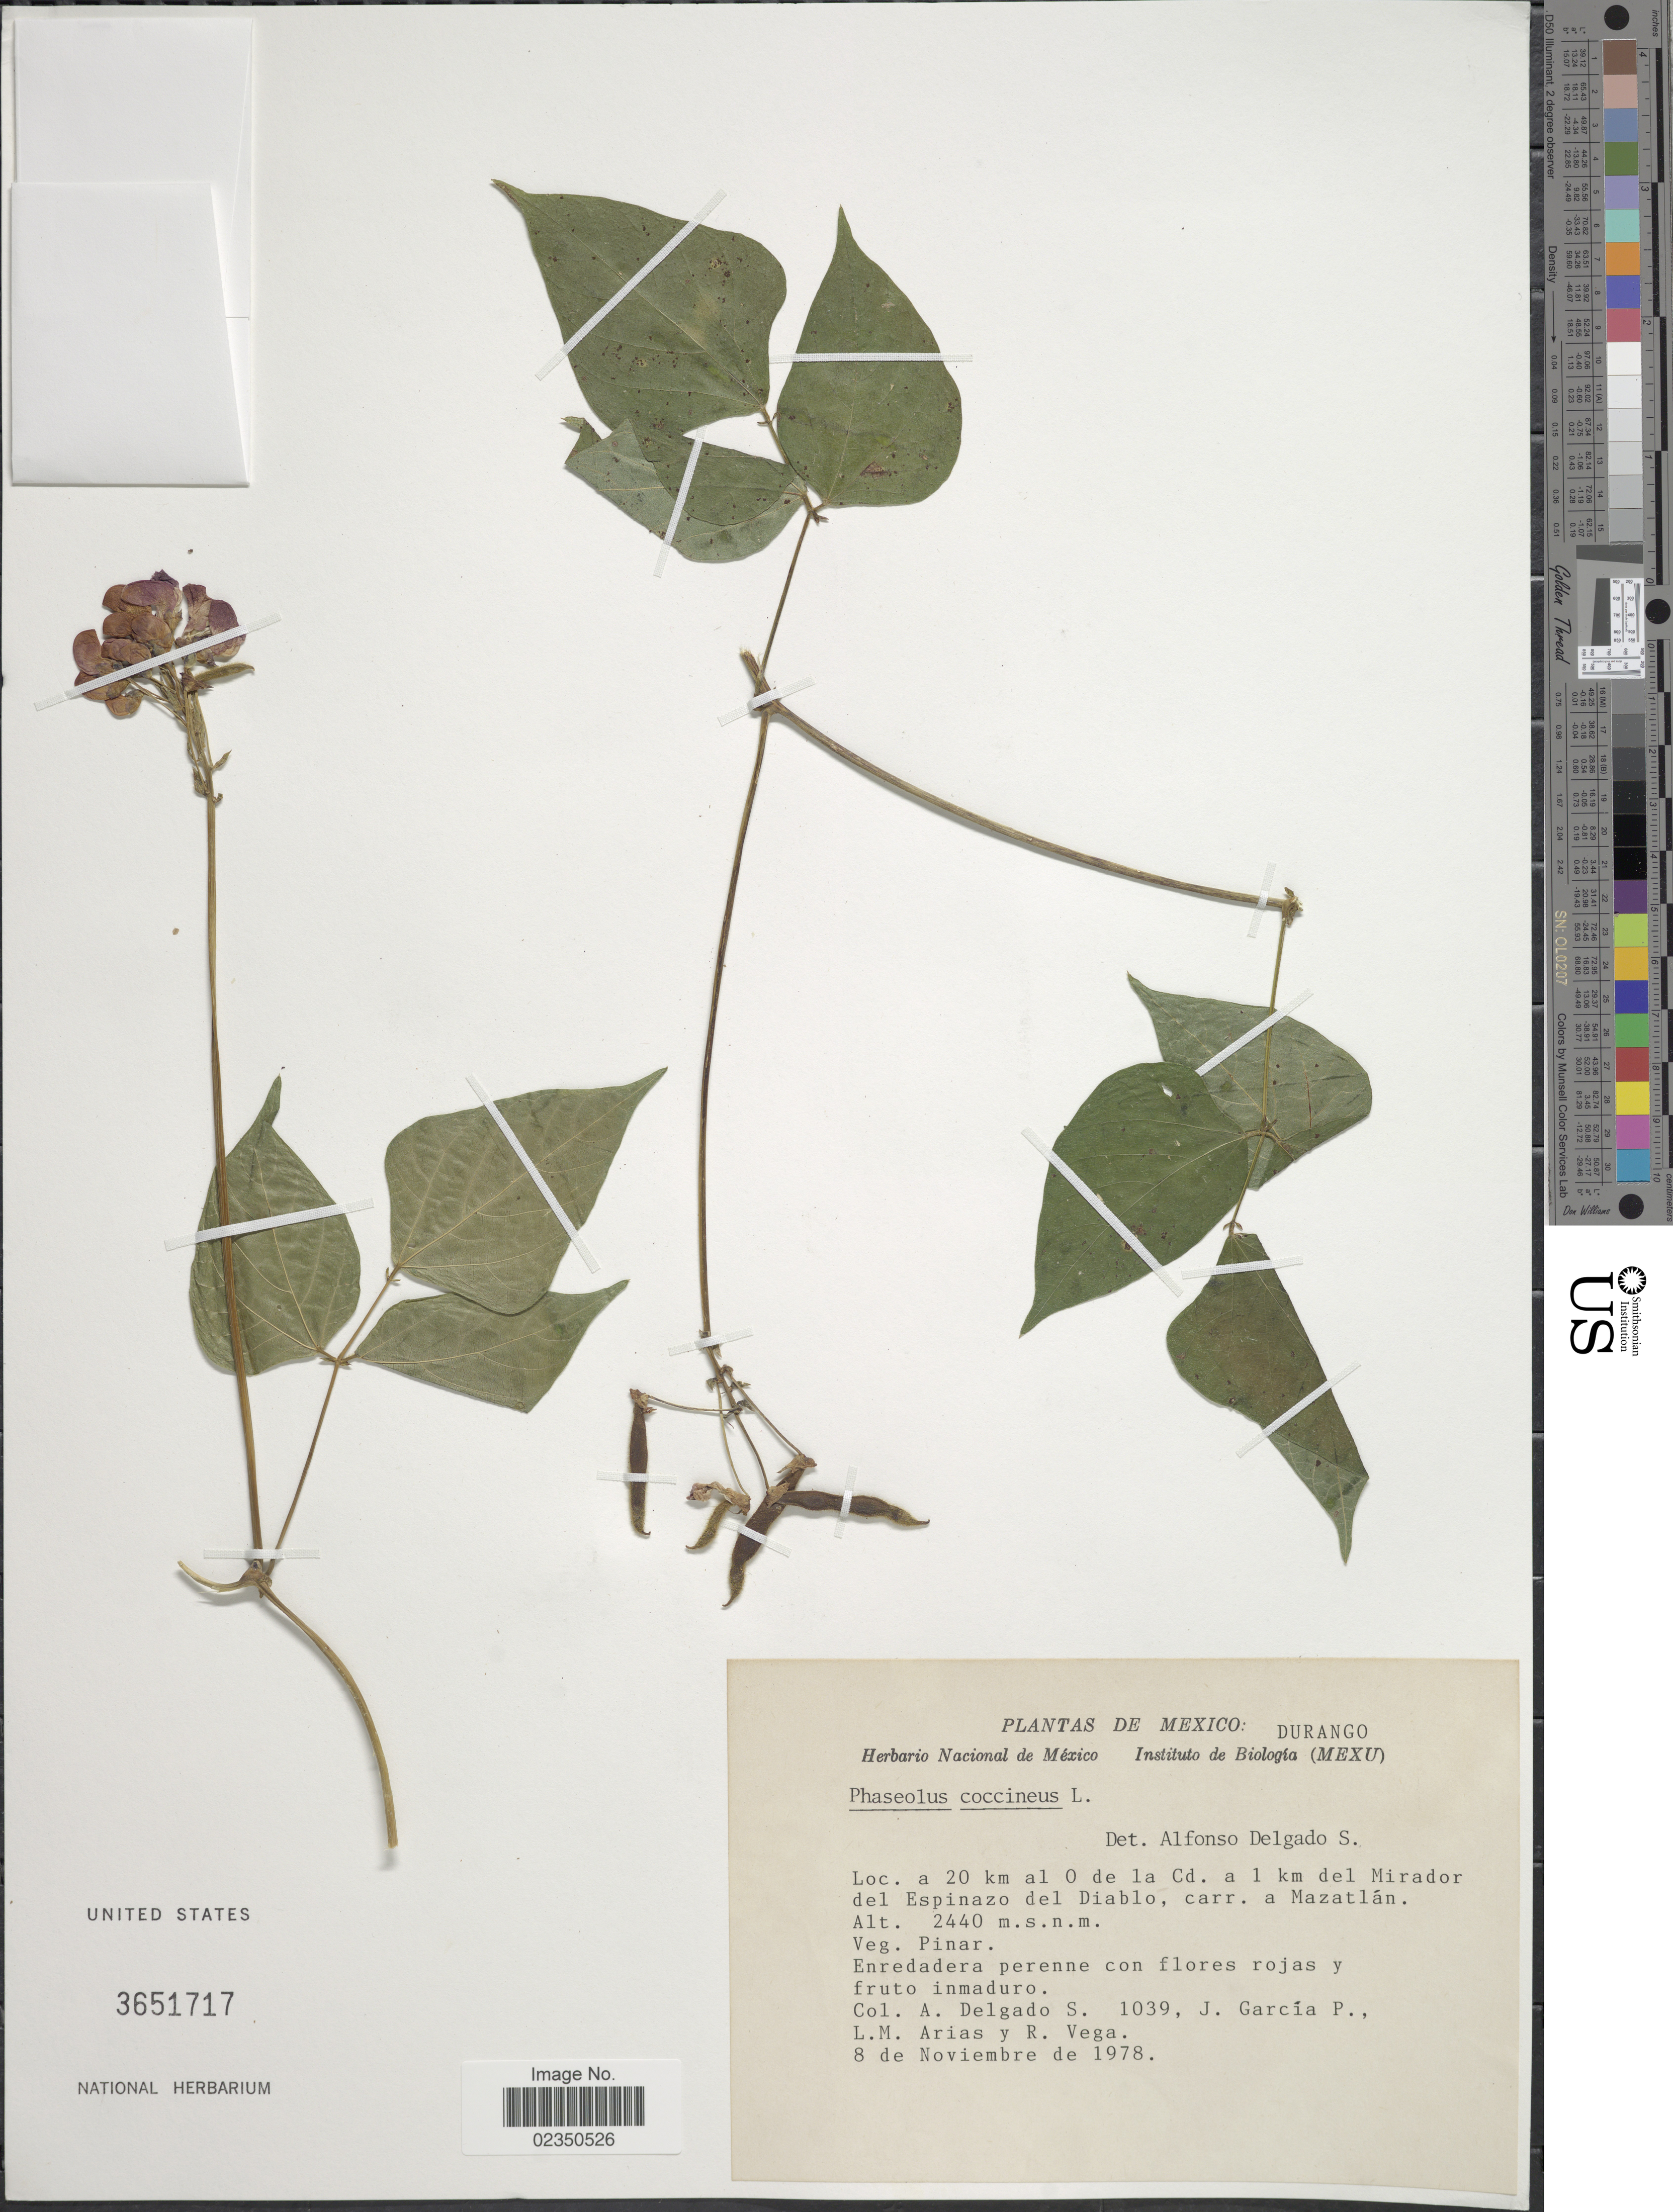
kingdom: Plantae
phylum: Tracheophyta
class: Magnoliopsida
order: Fabales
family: Fabaceae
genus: Phaseolus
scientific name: Phaseolus coccineus var. coccineus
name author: L.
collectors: A. Delgado S., J. García-P., L. Arias & R. Vega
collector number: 1039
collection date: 1978-11-08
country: Mexico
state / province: Durango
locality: A 20 km al O de la Cd. a 1 km del Mirador del Espinazo del Diablo, carr. a Mazatlan.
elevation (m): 2440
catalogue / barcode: US 3651717